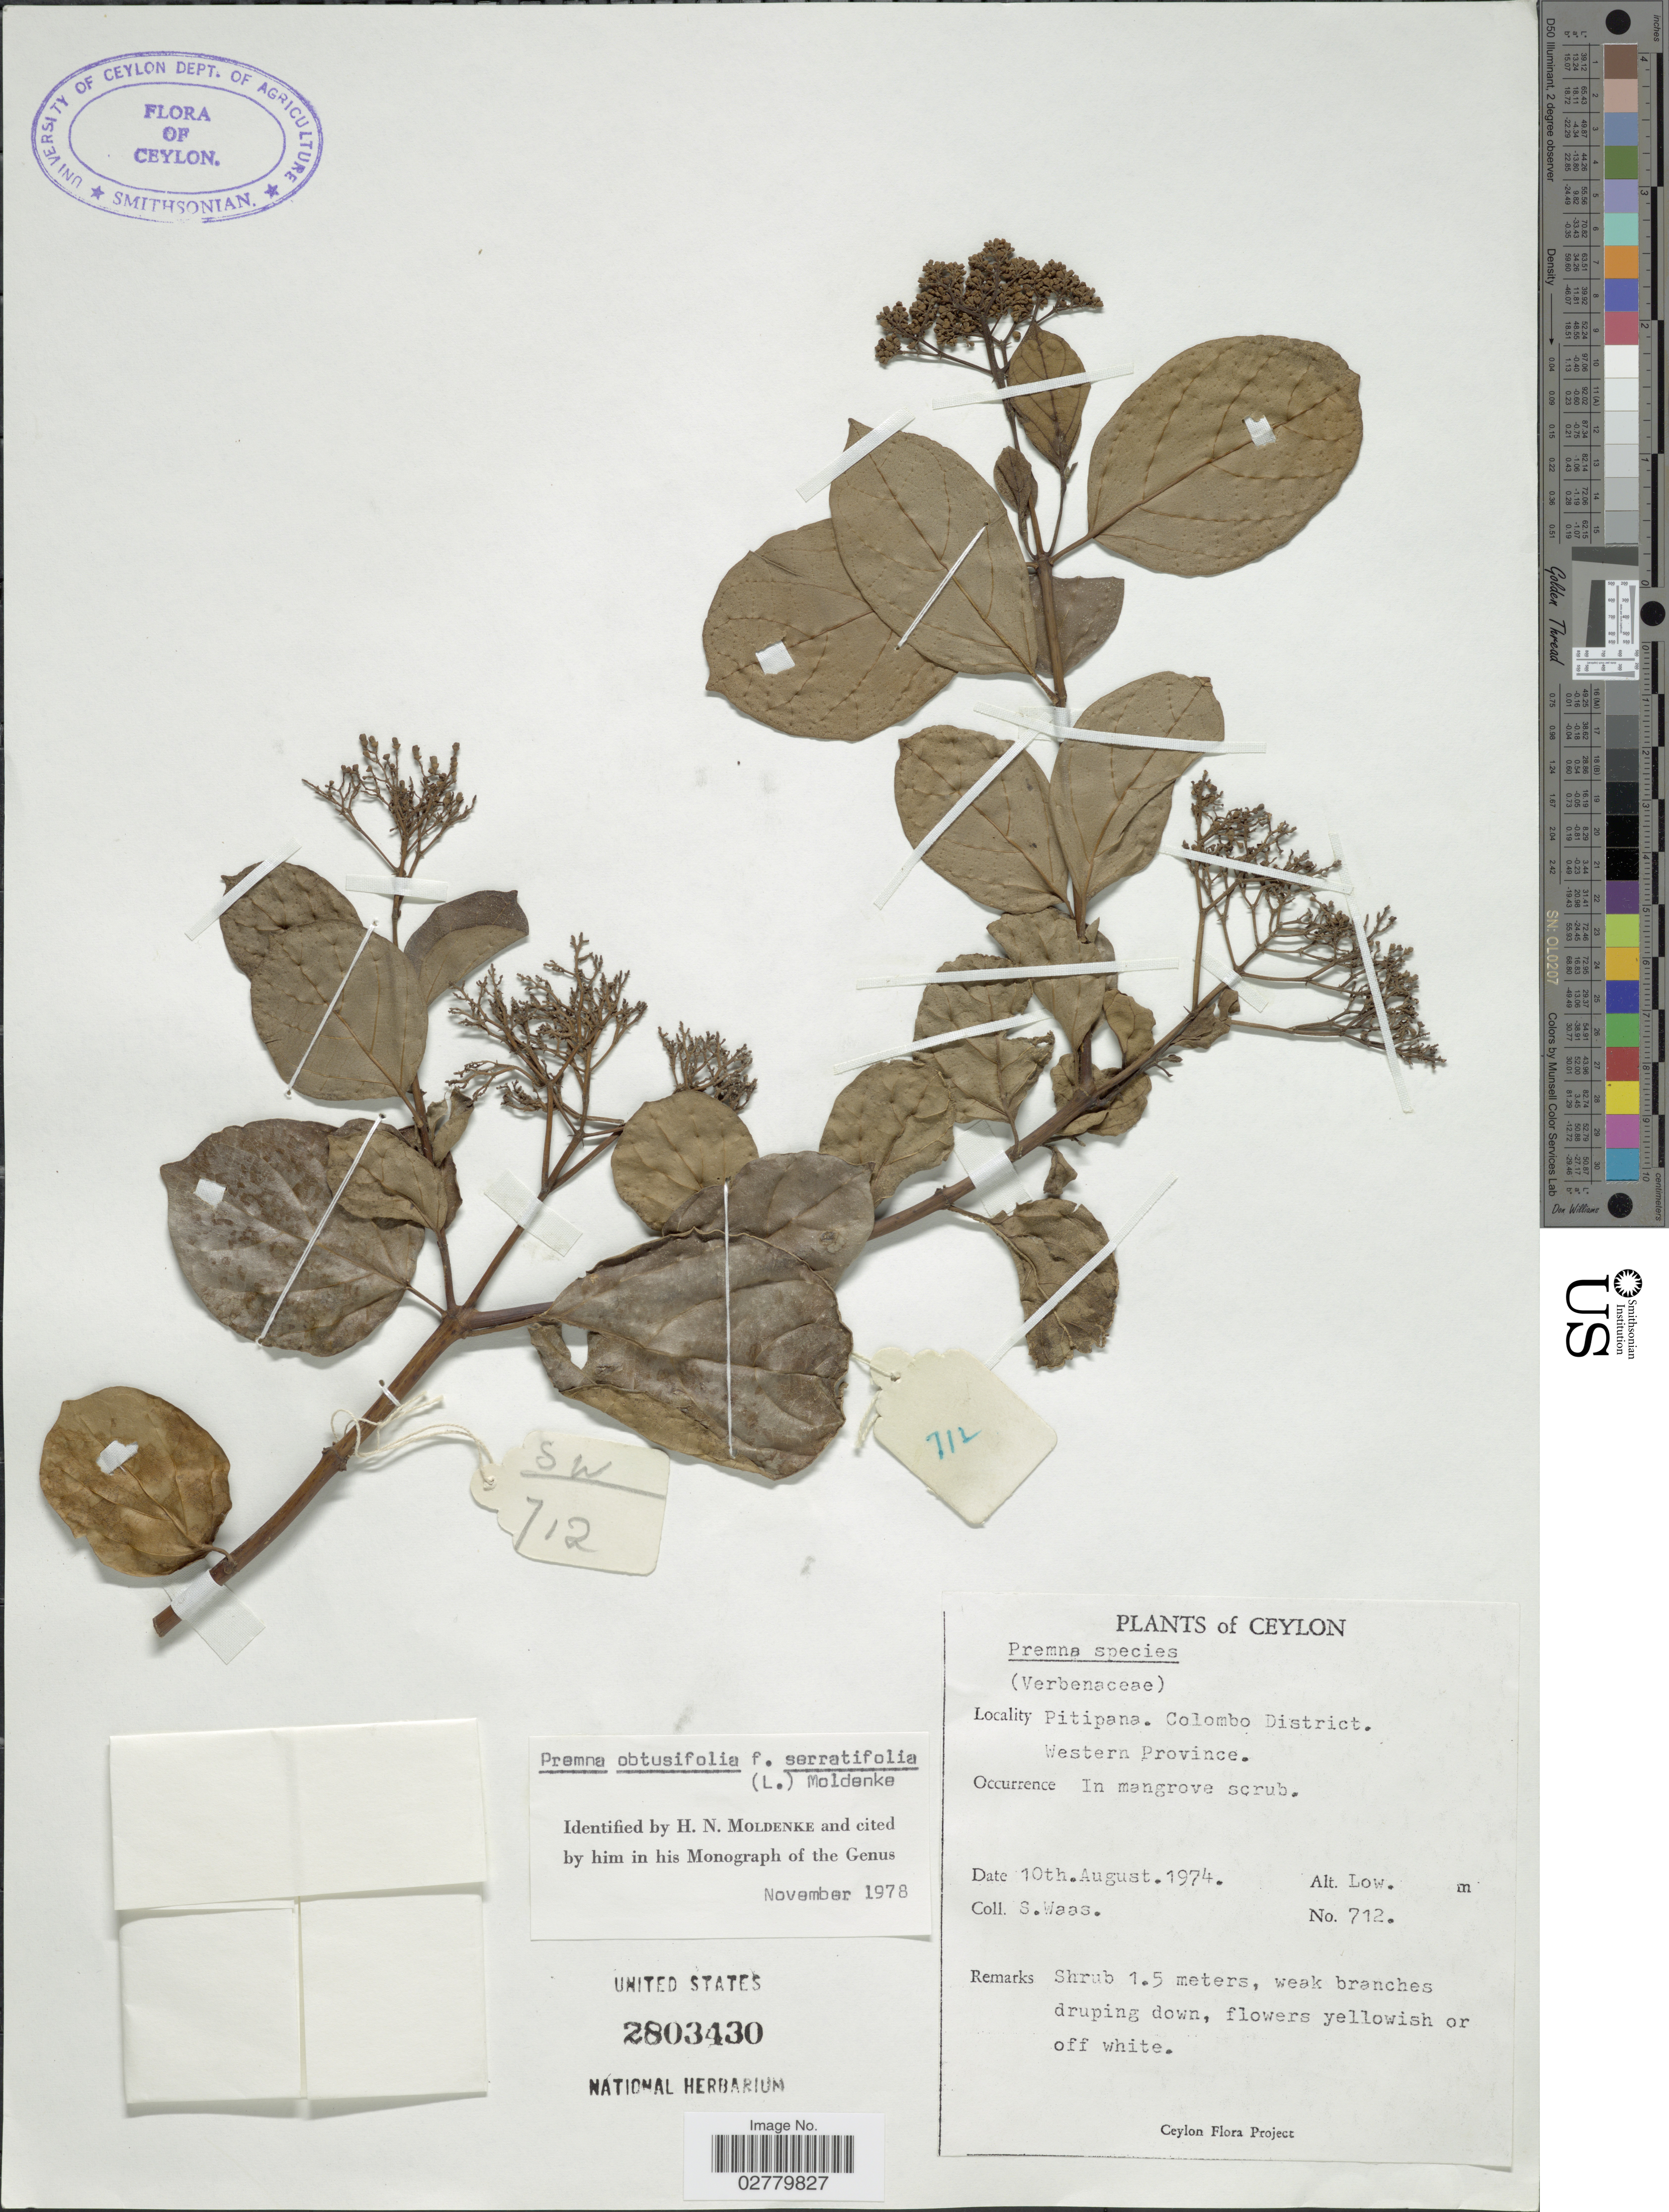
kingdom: Plantae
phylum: Tracheophyta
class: Magnoliopsida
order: Lamiales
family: Lamiaceae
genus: Premna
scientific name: Premna obtusifolia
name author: R. Br.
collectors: S. Waas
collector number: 712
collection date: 1974-08-10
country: Sri Lanka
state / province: Western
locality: Ceylon. Pitipana. Colombo District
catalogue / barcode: US 2803430